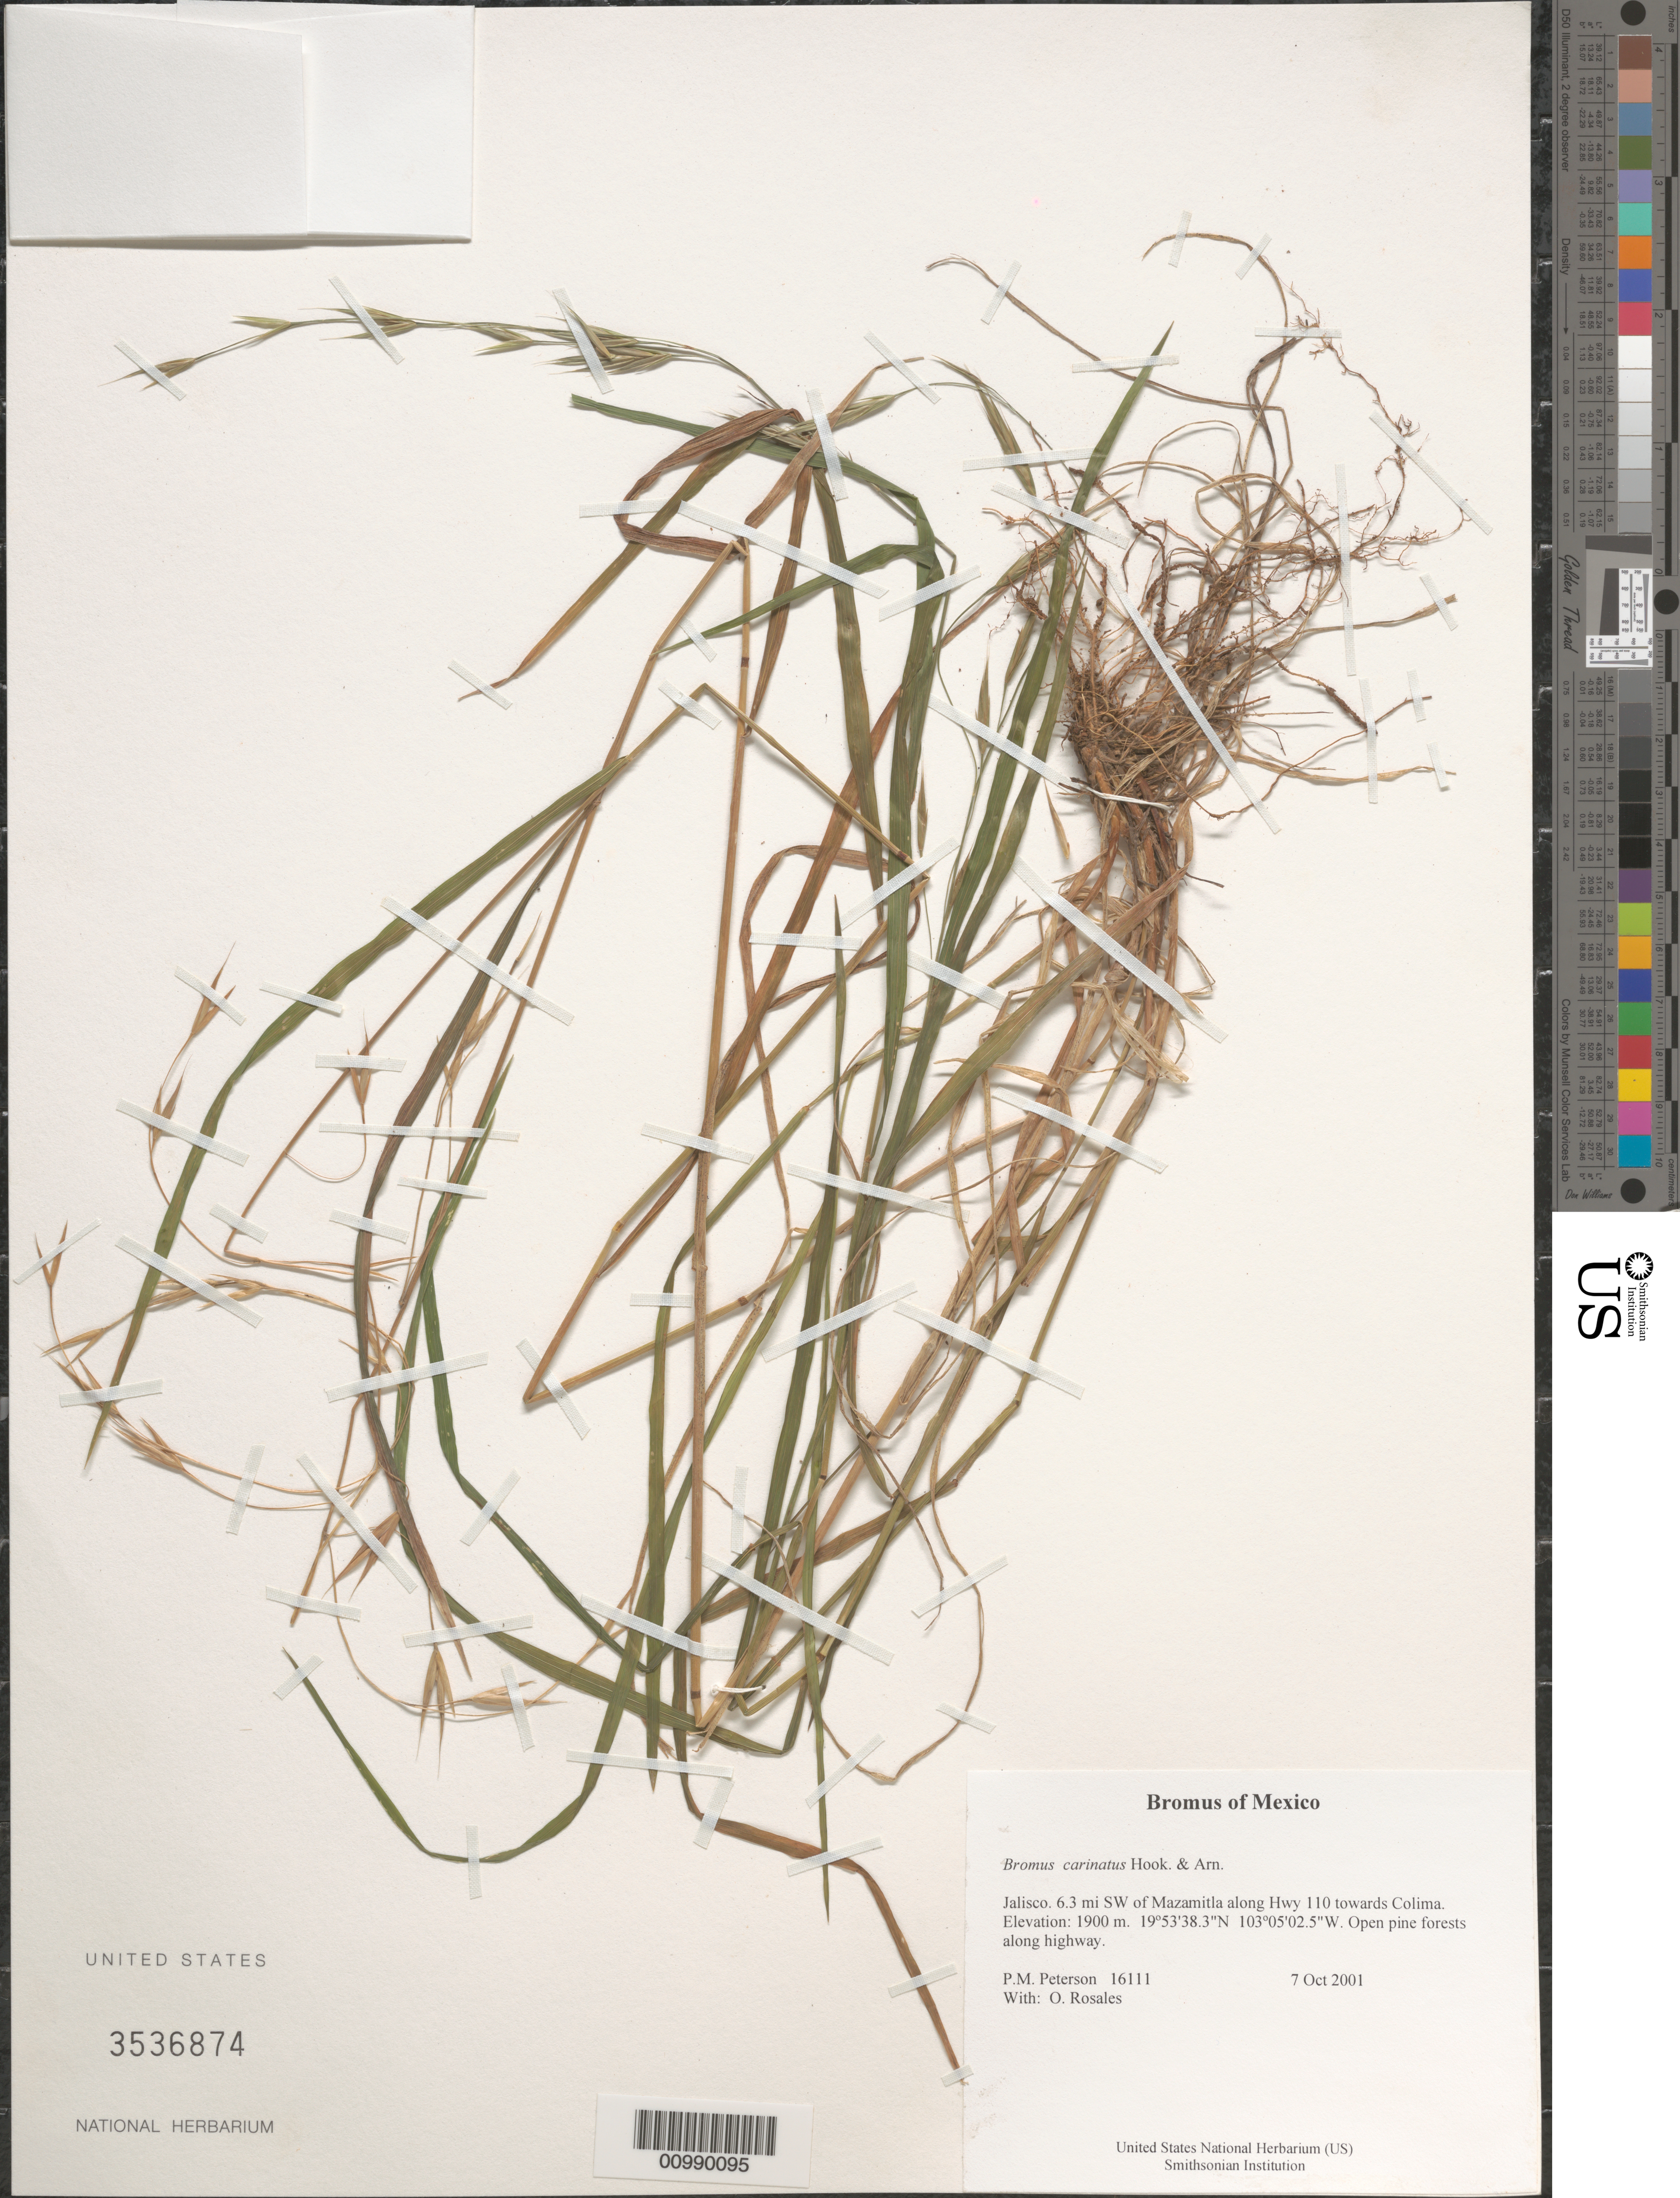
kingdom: Plantae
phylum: Tracheophyta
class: Liliopsida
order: Poales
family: Poaceae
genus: Bromus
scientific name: Bromus carinatus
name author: Hook. & Arn.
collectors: P. M. Peterson & O. Rosales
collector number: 16111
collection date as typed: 07 Oct 2001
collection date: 2001-10-07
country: Mexico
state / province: Jalisco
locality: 6.3 mi SW of Mazamitla along Hwy 110 towards Colima.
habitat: Open pine forests along highway.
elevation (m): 1900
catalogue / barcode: US 3536874